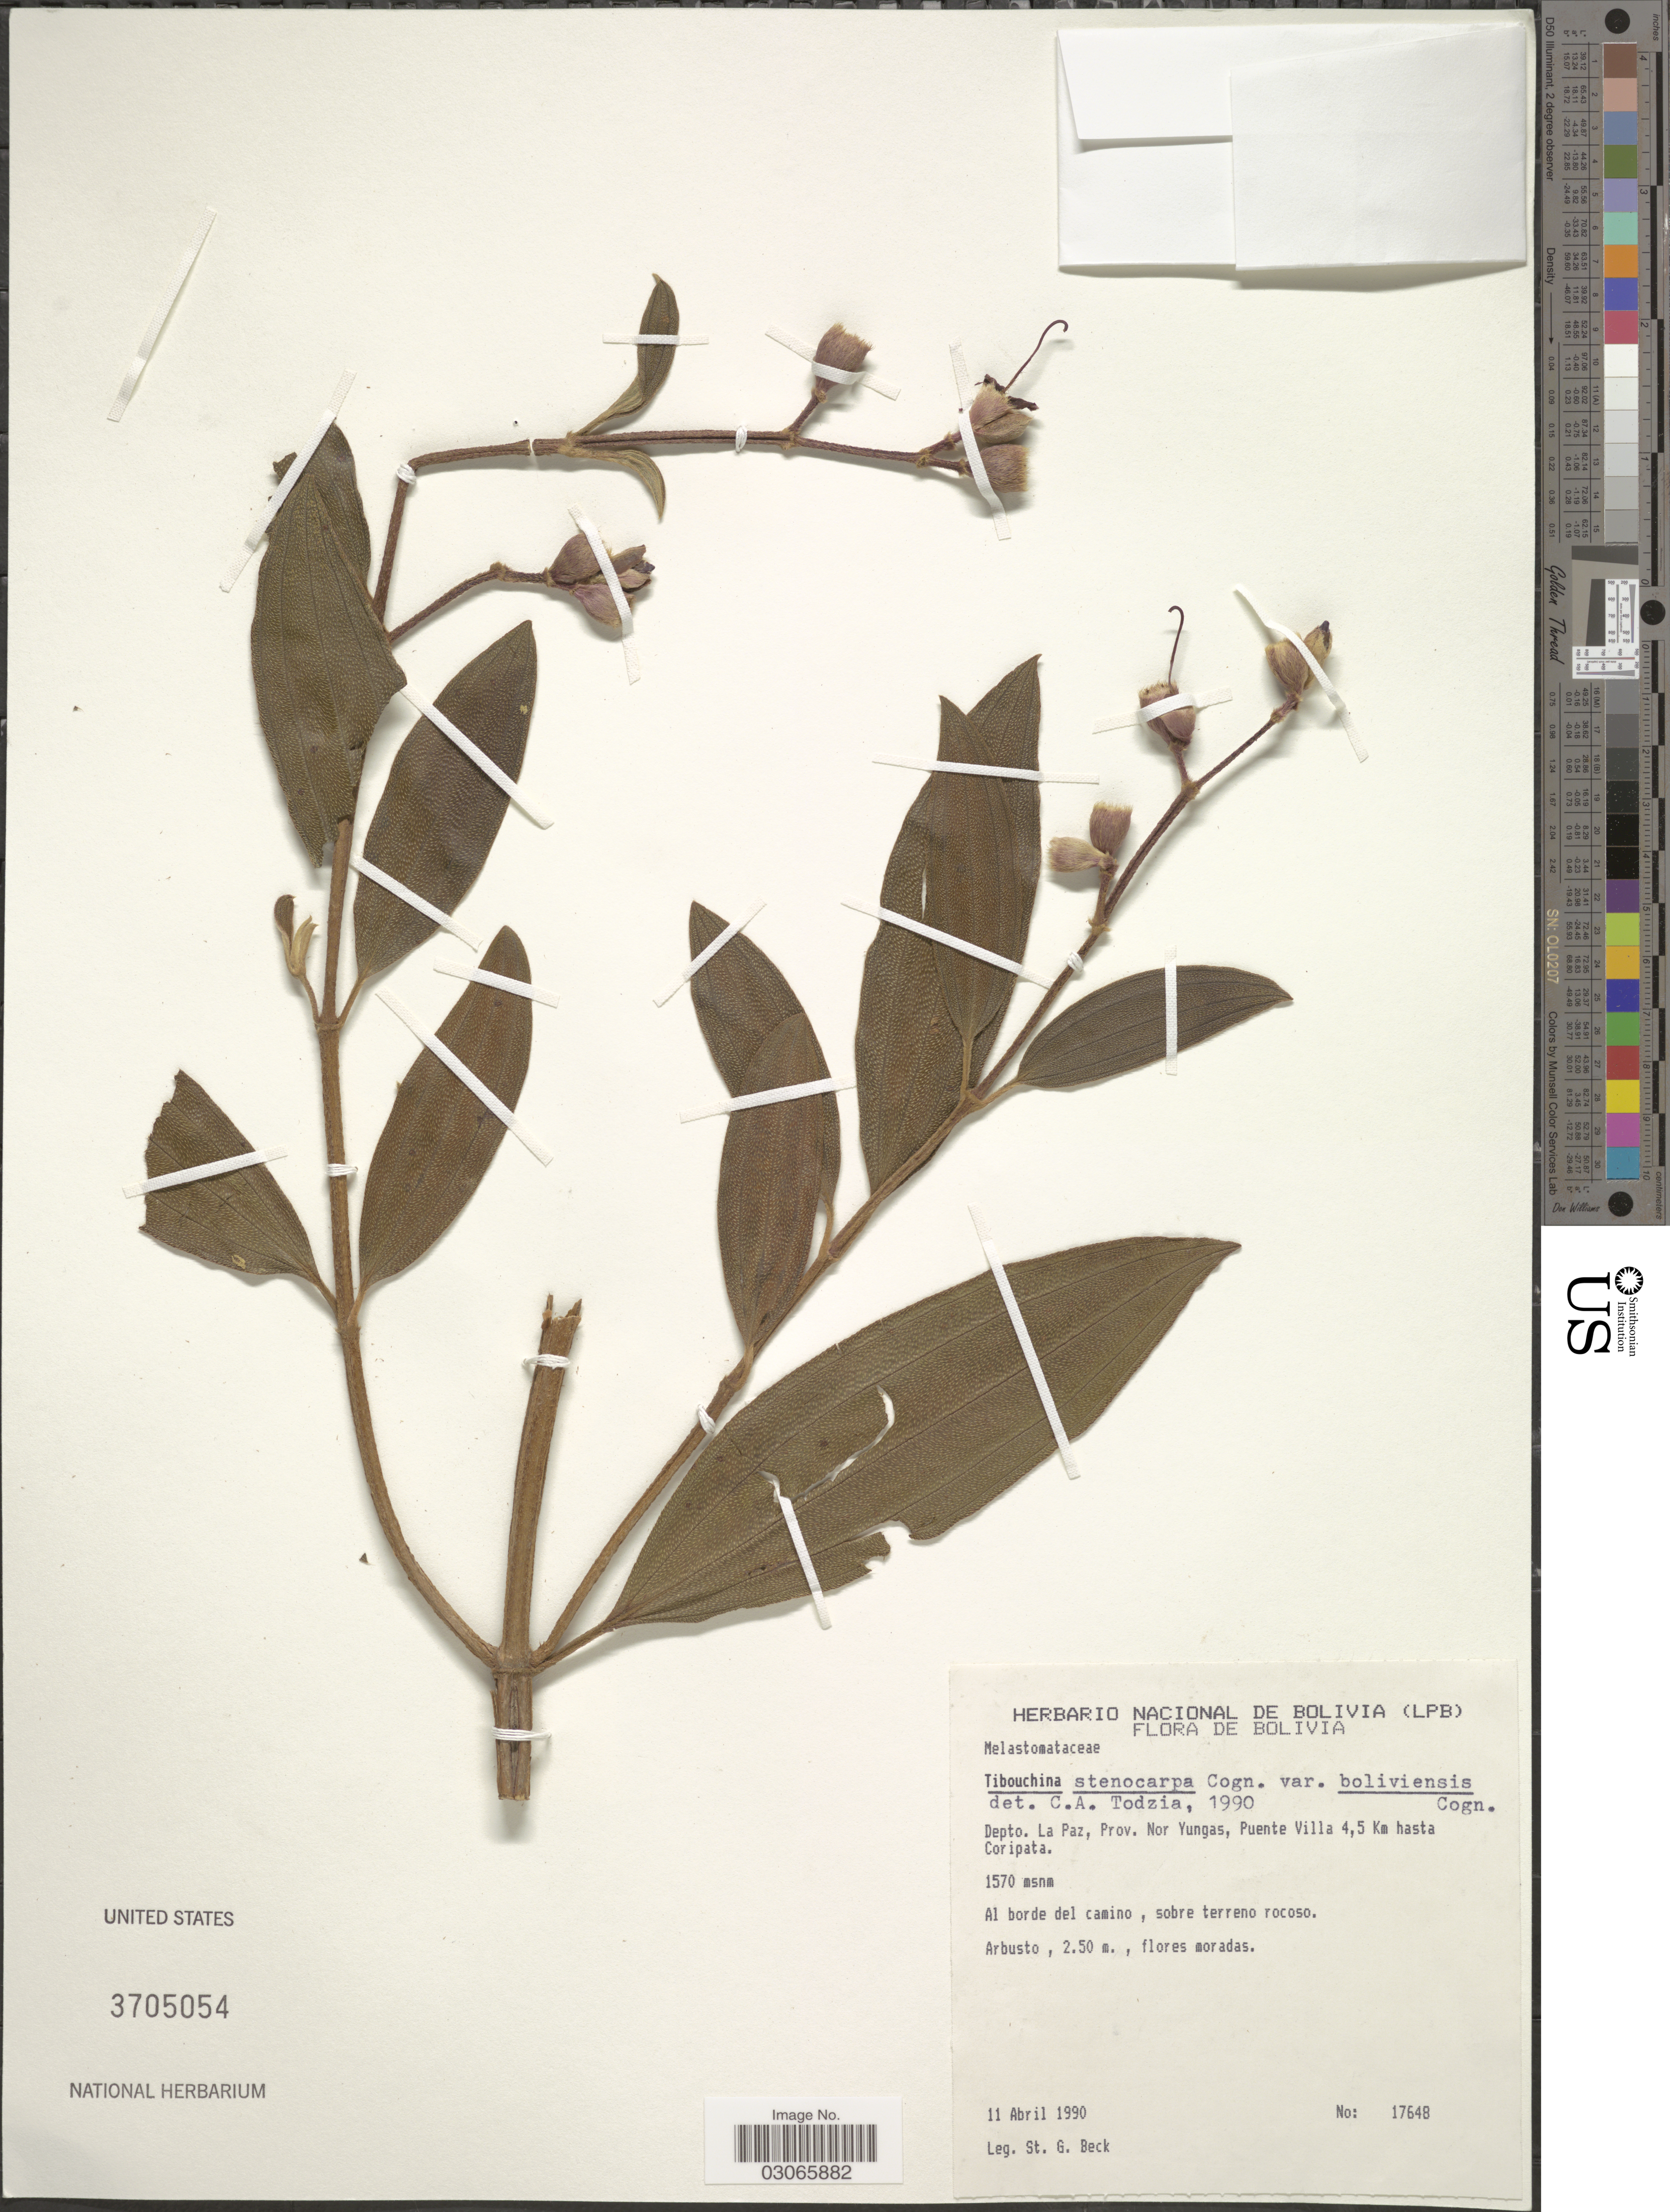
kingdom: Plantae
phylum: Tracheophyta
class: Magnoliopsida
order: Myrtales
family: Melastomataceae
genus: Pleroma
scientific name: Pleroma stenocarpum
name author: (DC.) Triana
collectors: S. G. Beck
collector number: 17648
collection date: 1990-04-11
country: Bolivia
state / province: La Paz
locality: Depto. La Paz, Prov. Nor Yungas, Puente Villa 4,5 Km hasta Coripata.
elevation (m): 1570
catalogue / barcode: US 3705054